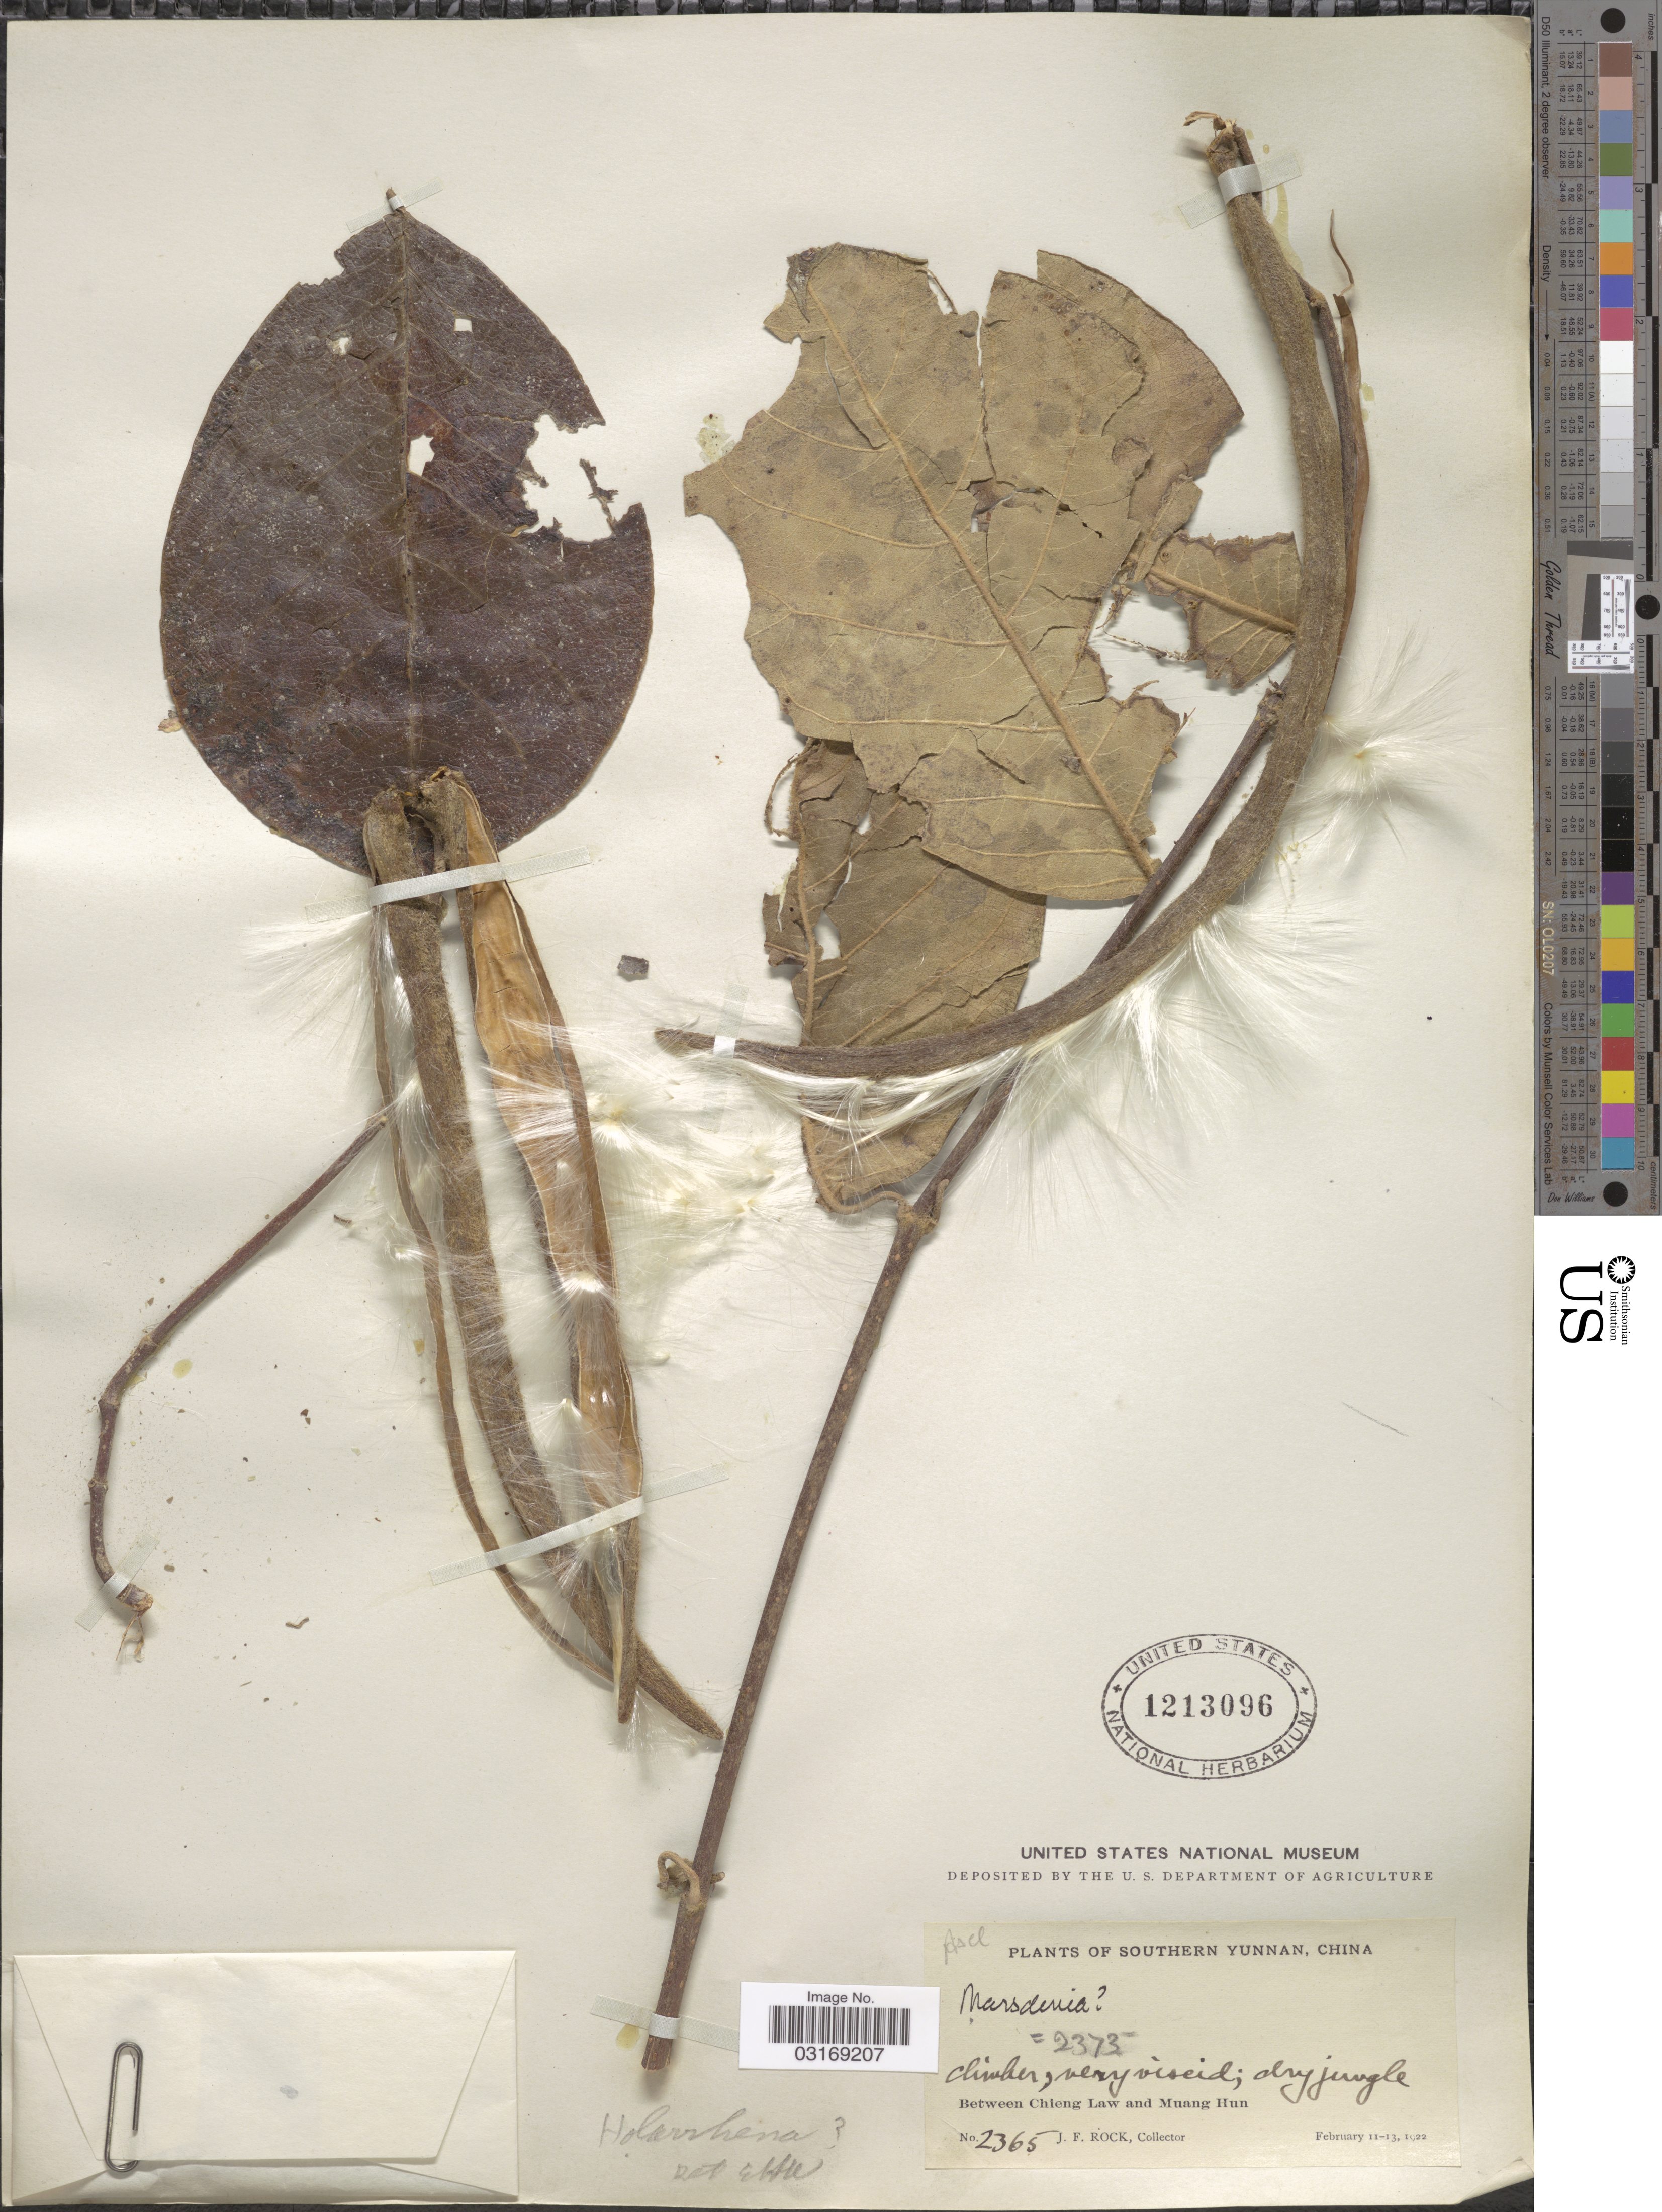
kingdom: Plantae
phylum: Tracheophyta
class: Magnoliopsida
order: Gentianales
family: Apocynaceae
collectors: J. Rock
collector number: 2365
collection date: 1922-02-11/1922-02-13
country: China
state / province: Yunnan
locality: Southern Yunnan. Between Chieng Law and Muang Hun.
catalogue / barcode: US 1213096